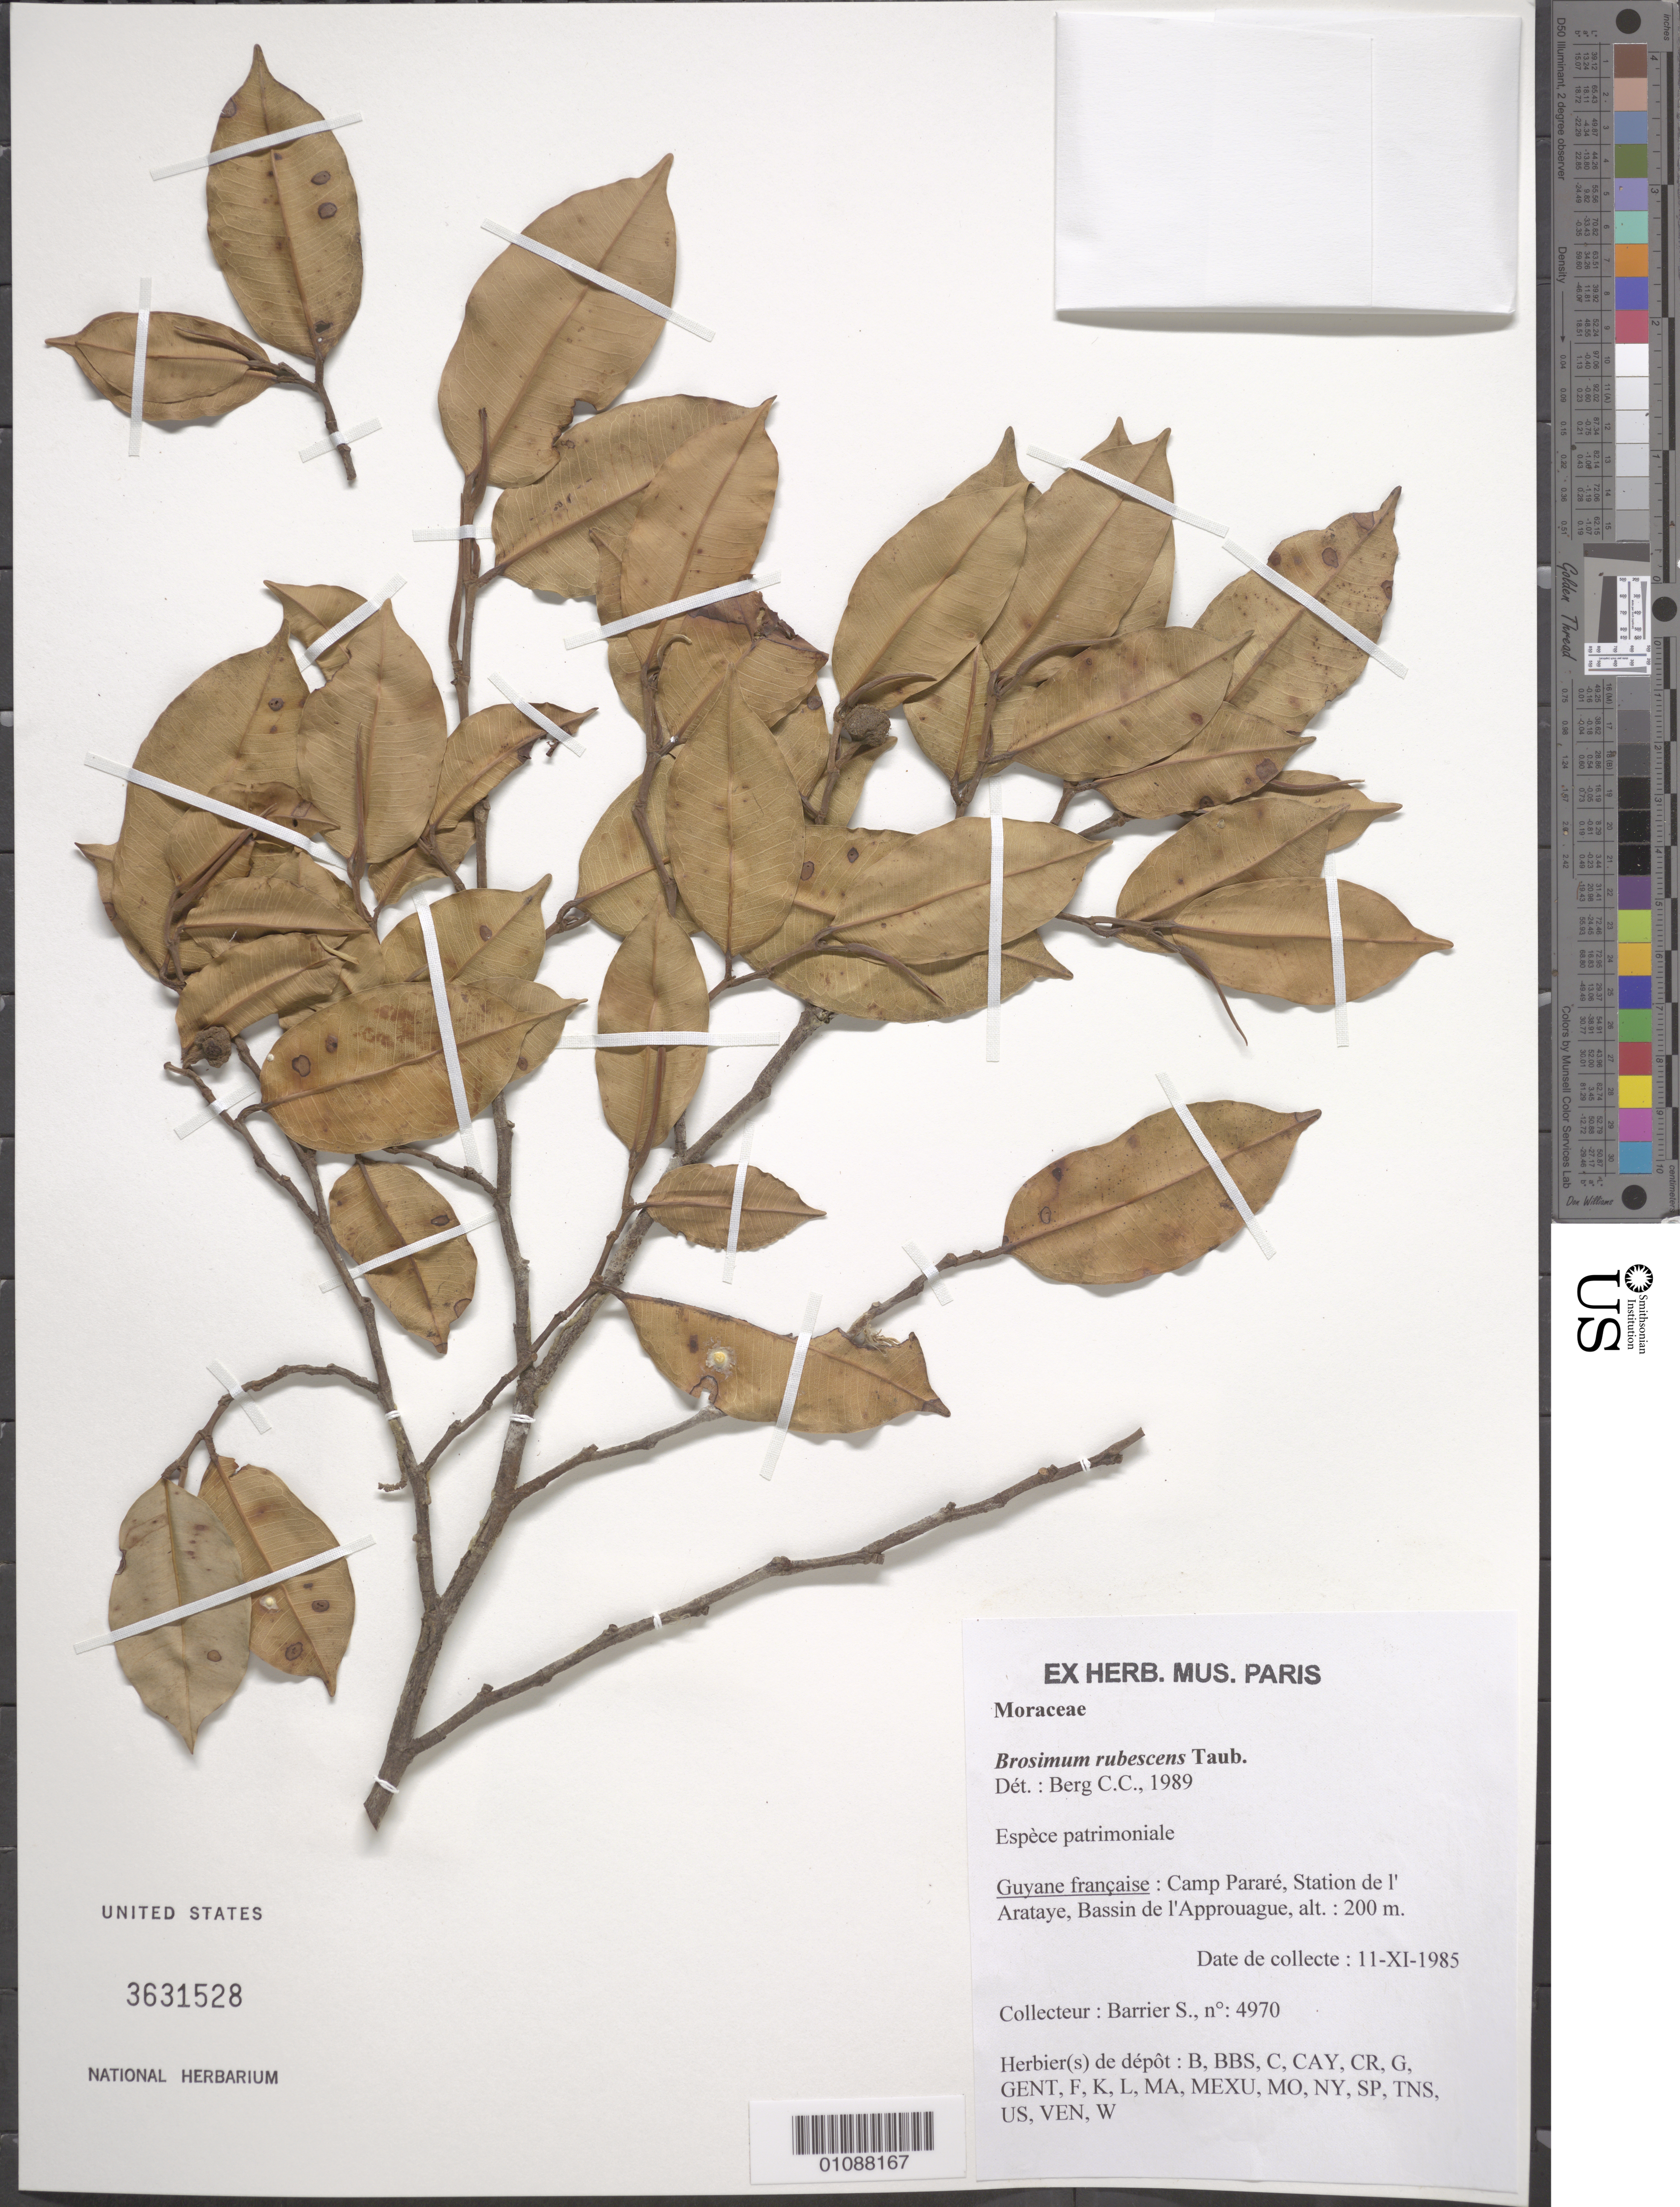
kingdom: Plantae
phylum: Tracheophyta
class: Magnoliopsida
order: Rosales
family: Moraceae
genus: Brosimum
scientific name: Brosimum rubescens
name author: Taub.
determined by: Berg, C. C.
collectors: S. Barrier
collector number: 4970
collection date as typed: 11-Nov-85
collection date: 1985-11-11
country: French Guiana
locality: Fleuve Approuague, Riviere Arataye, Saut Pararé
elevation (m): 200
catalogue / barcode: US 3631528